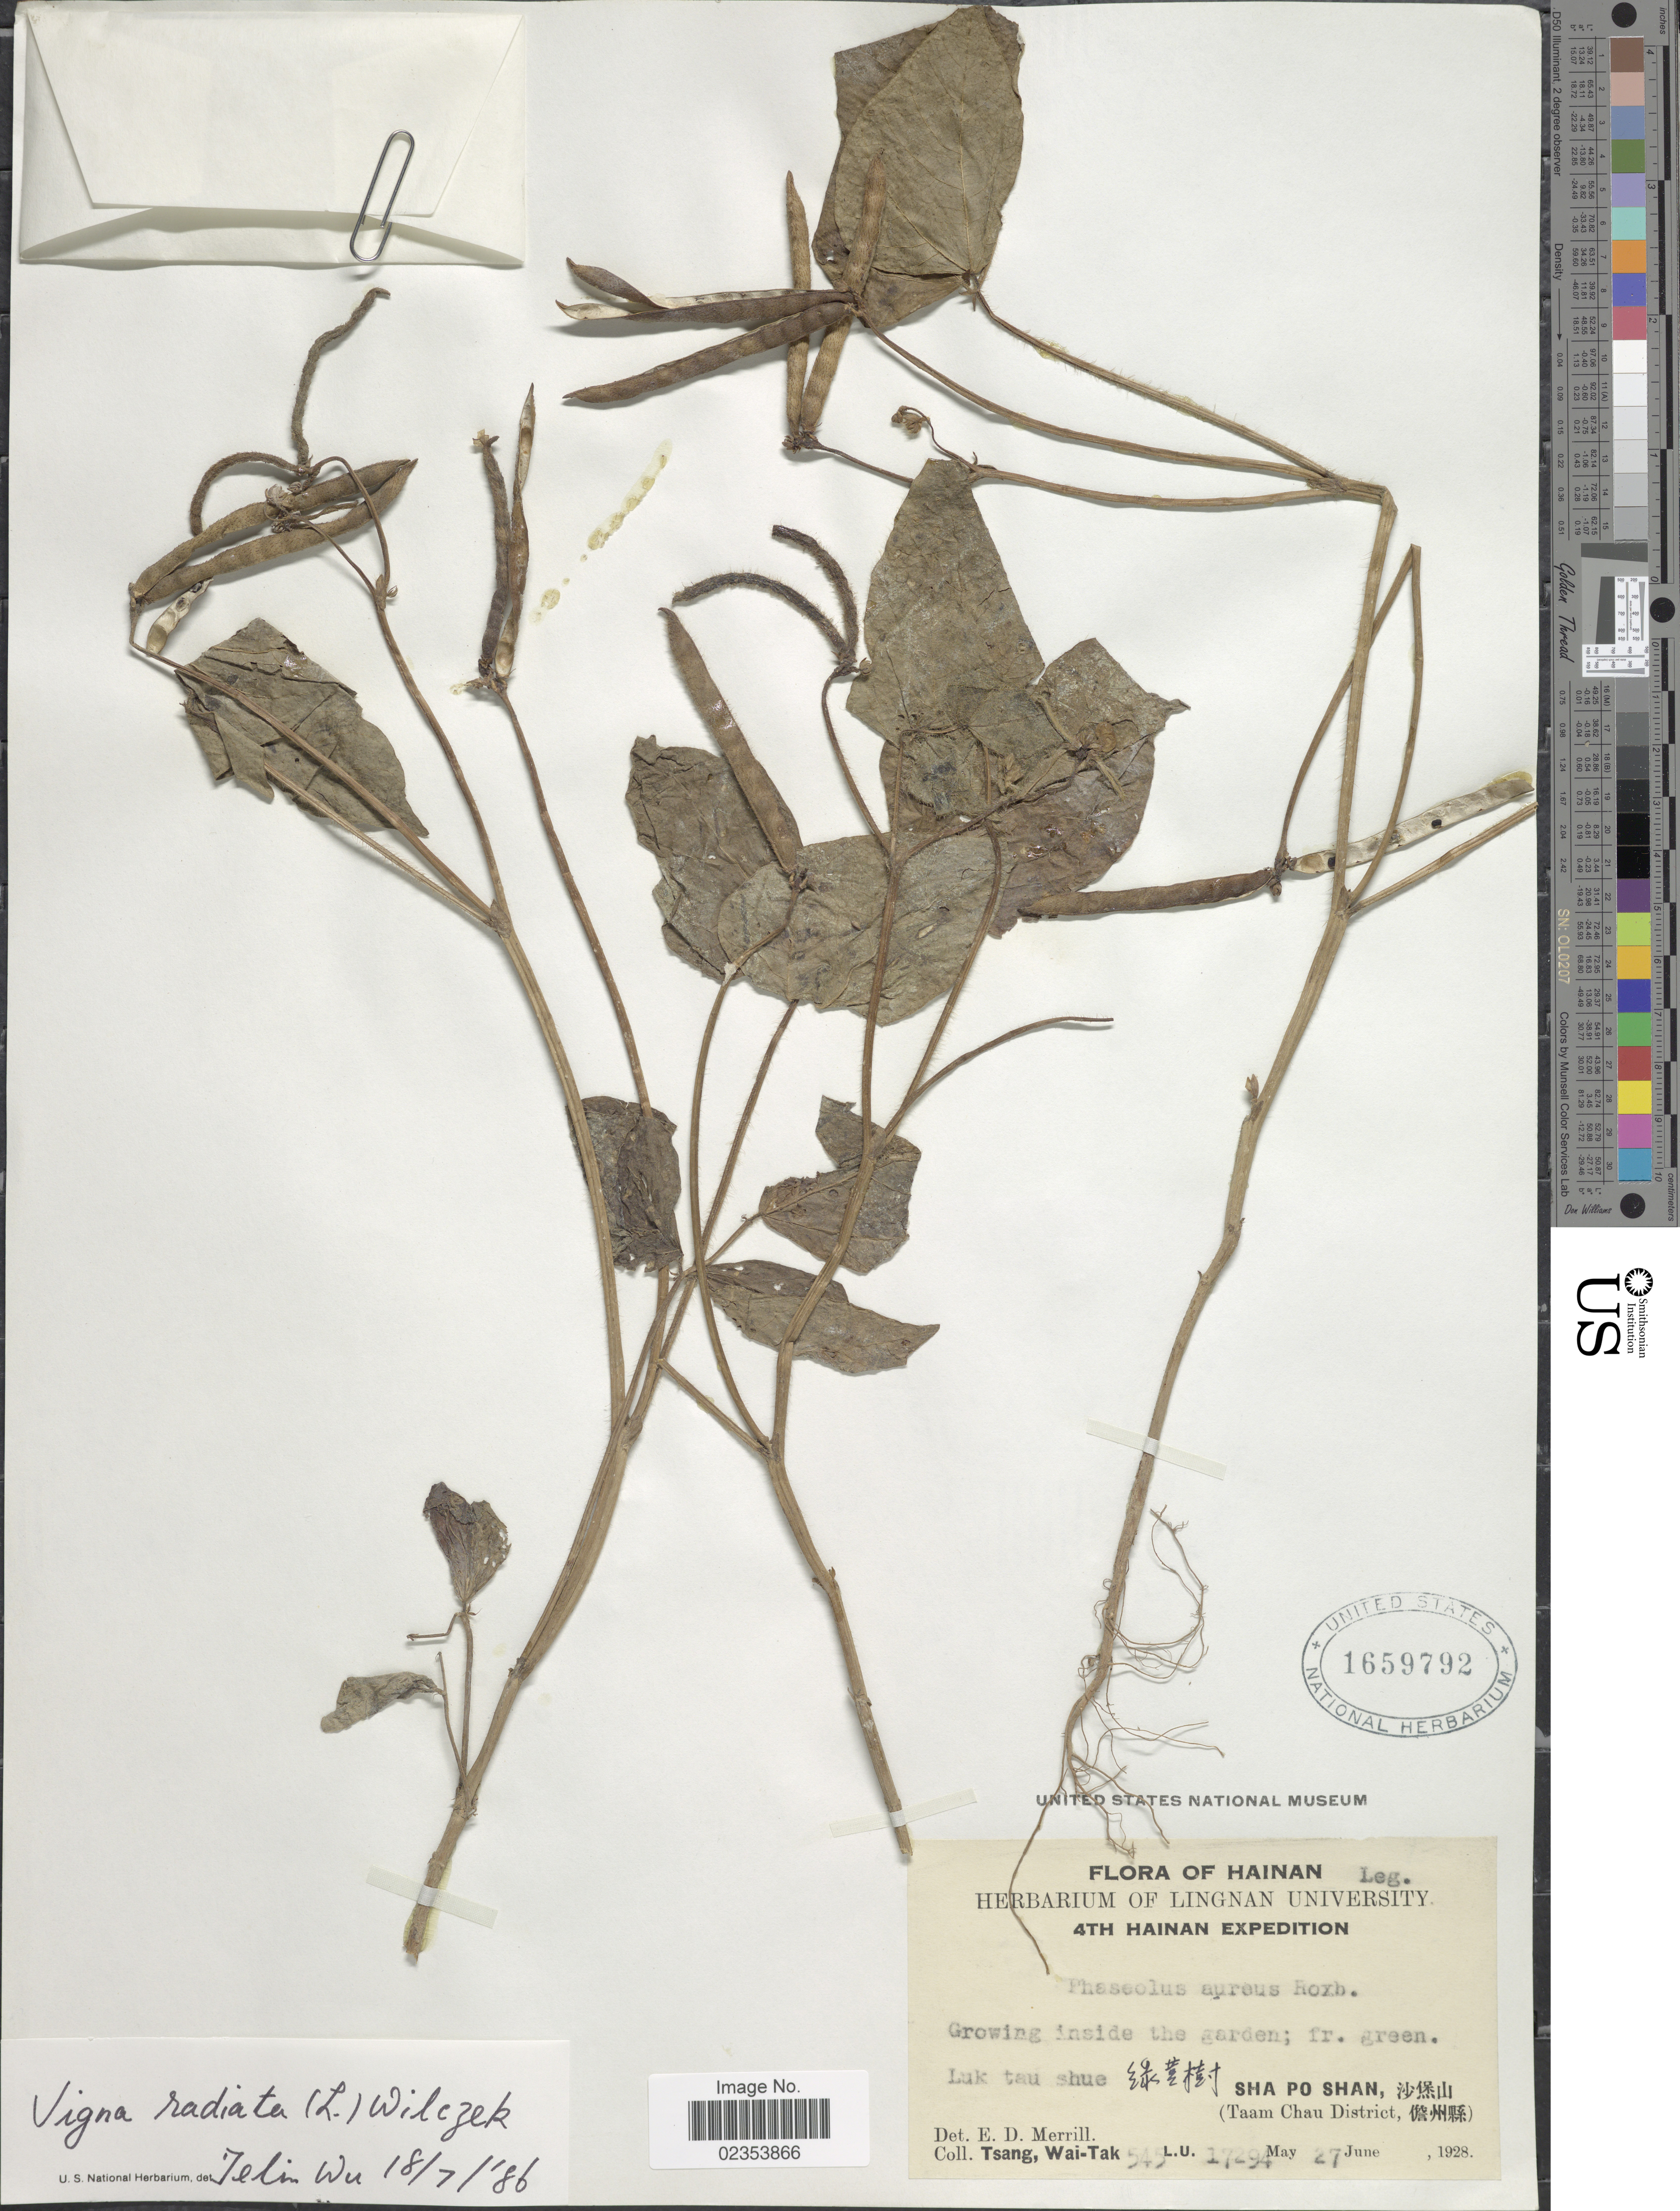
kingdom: Plantae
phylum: Tracheophyta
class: Magnoliopsida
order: Fabales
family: Fabaceae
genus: Vigna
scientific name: Vigna radiata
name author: (L.) R. Wilczek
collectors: W. T. Tsang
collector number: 545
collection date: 1928-06-27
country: China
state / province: Hainan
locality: Luk tau shue. Sha Po Shan (Taam Chau District).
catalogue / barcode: US 1659792